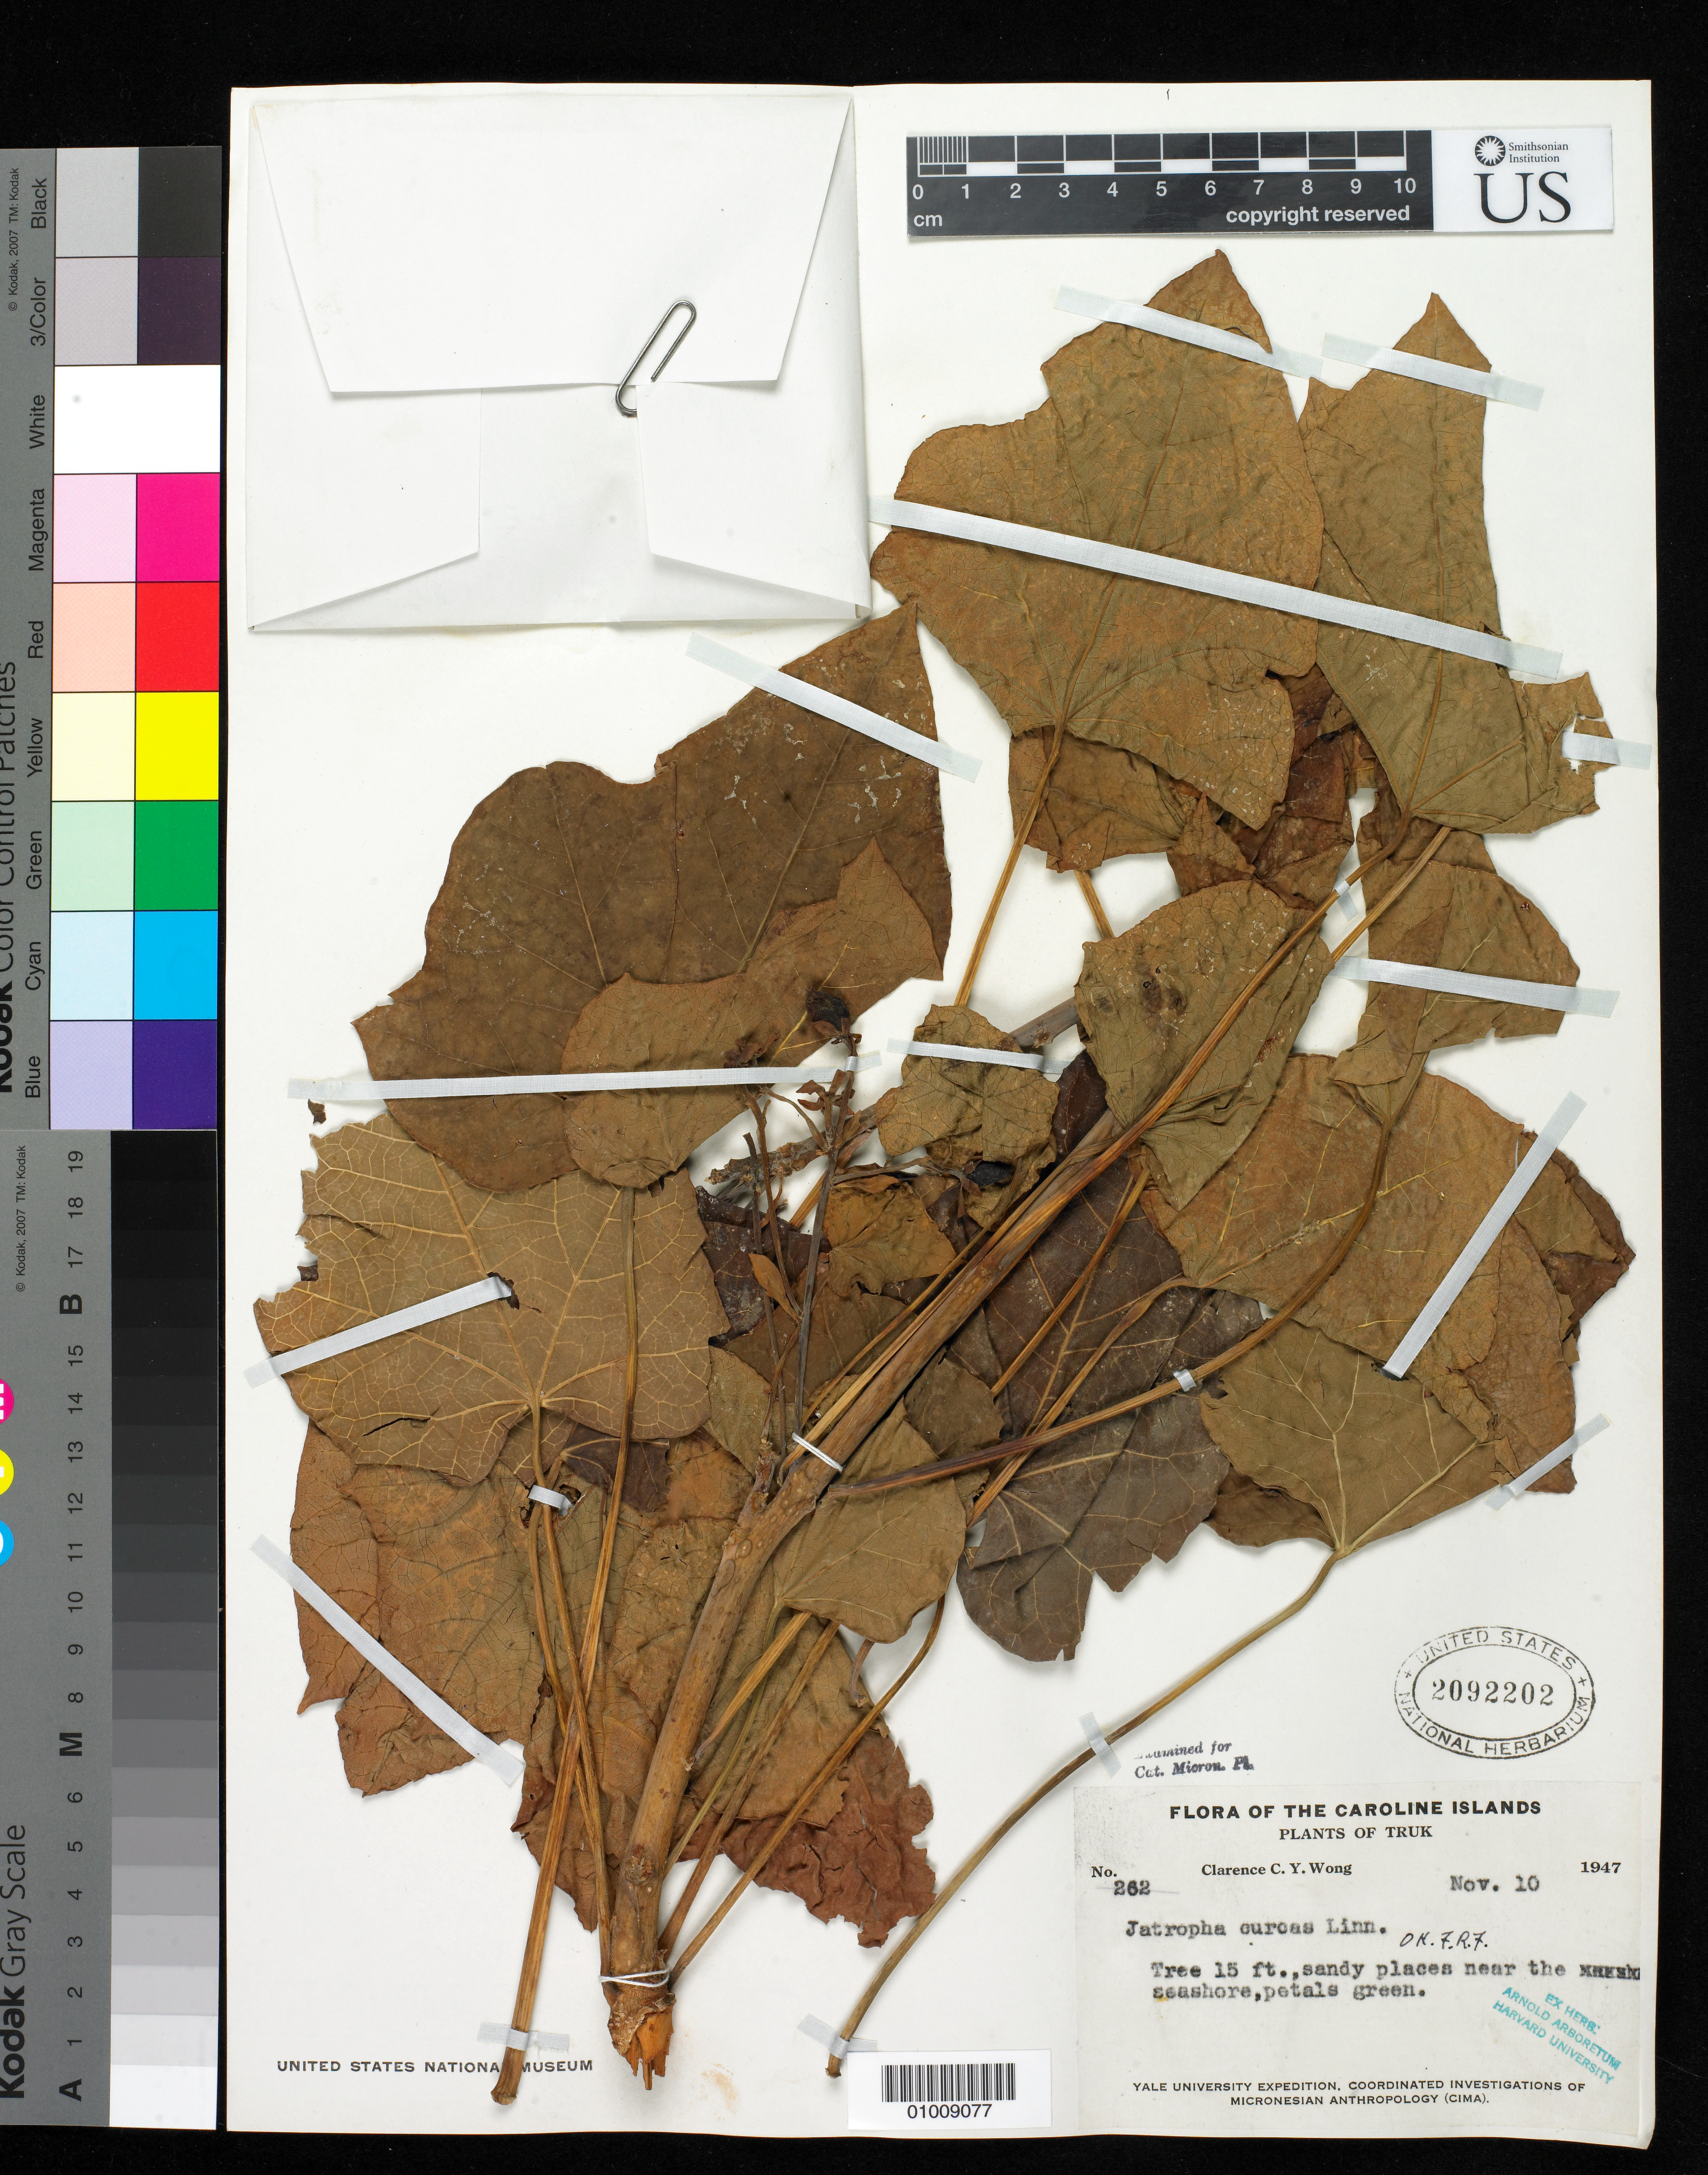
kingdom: Plantae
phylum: Tracheophyta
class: Magnoliopsida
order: Malpighiales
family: Euphorbiaceae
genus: Jatropha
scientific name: Jatropha curcas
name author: L.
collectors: C. Y. C. Wong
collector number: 262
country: Micronesia, Federated States of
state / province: Truk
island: Truk (Chuuk) Is.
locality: Near the seashore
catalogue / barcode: US 2092202